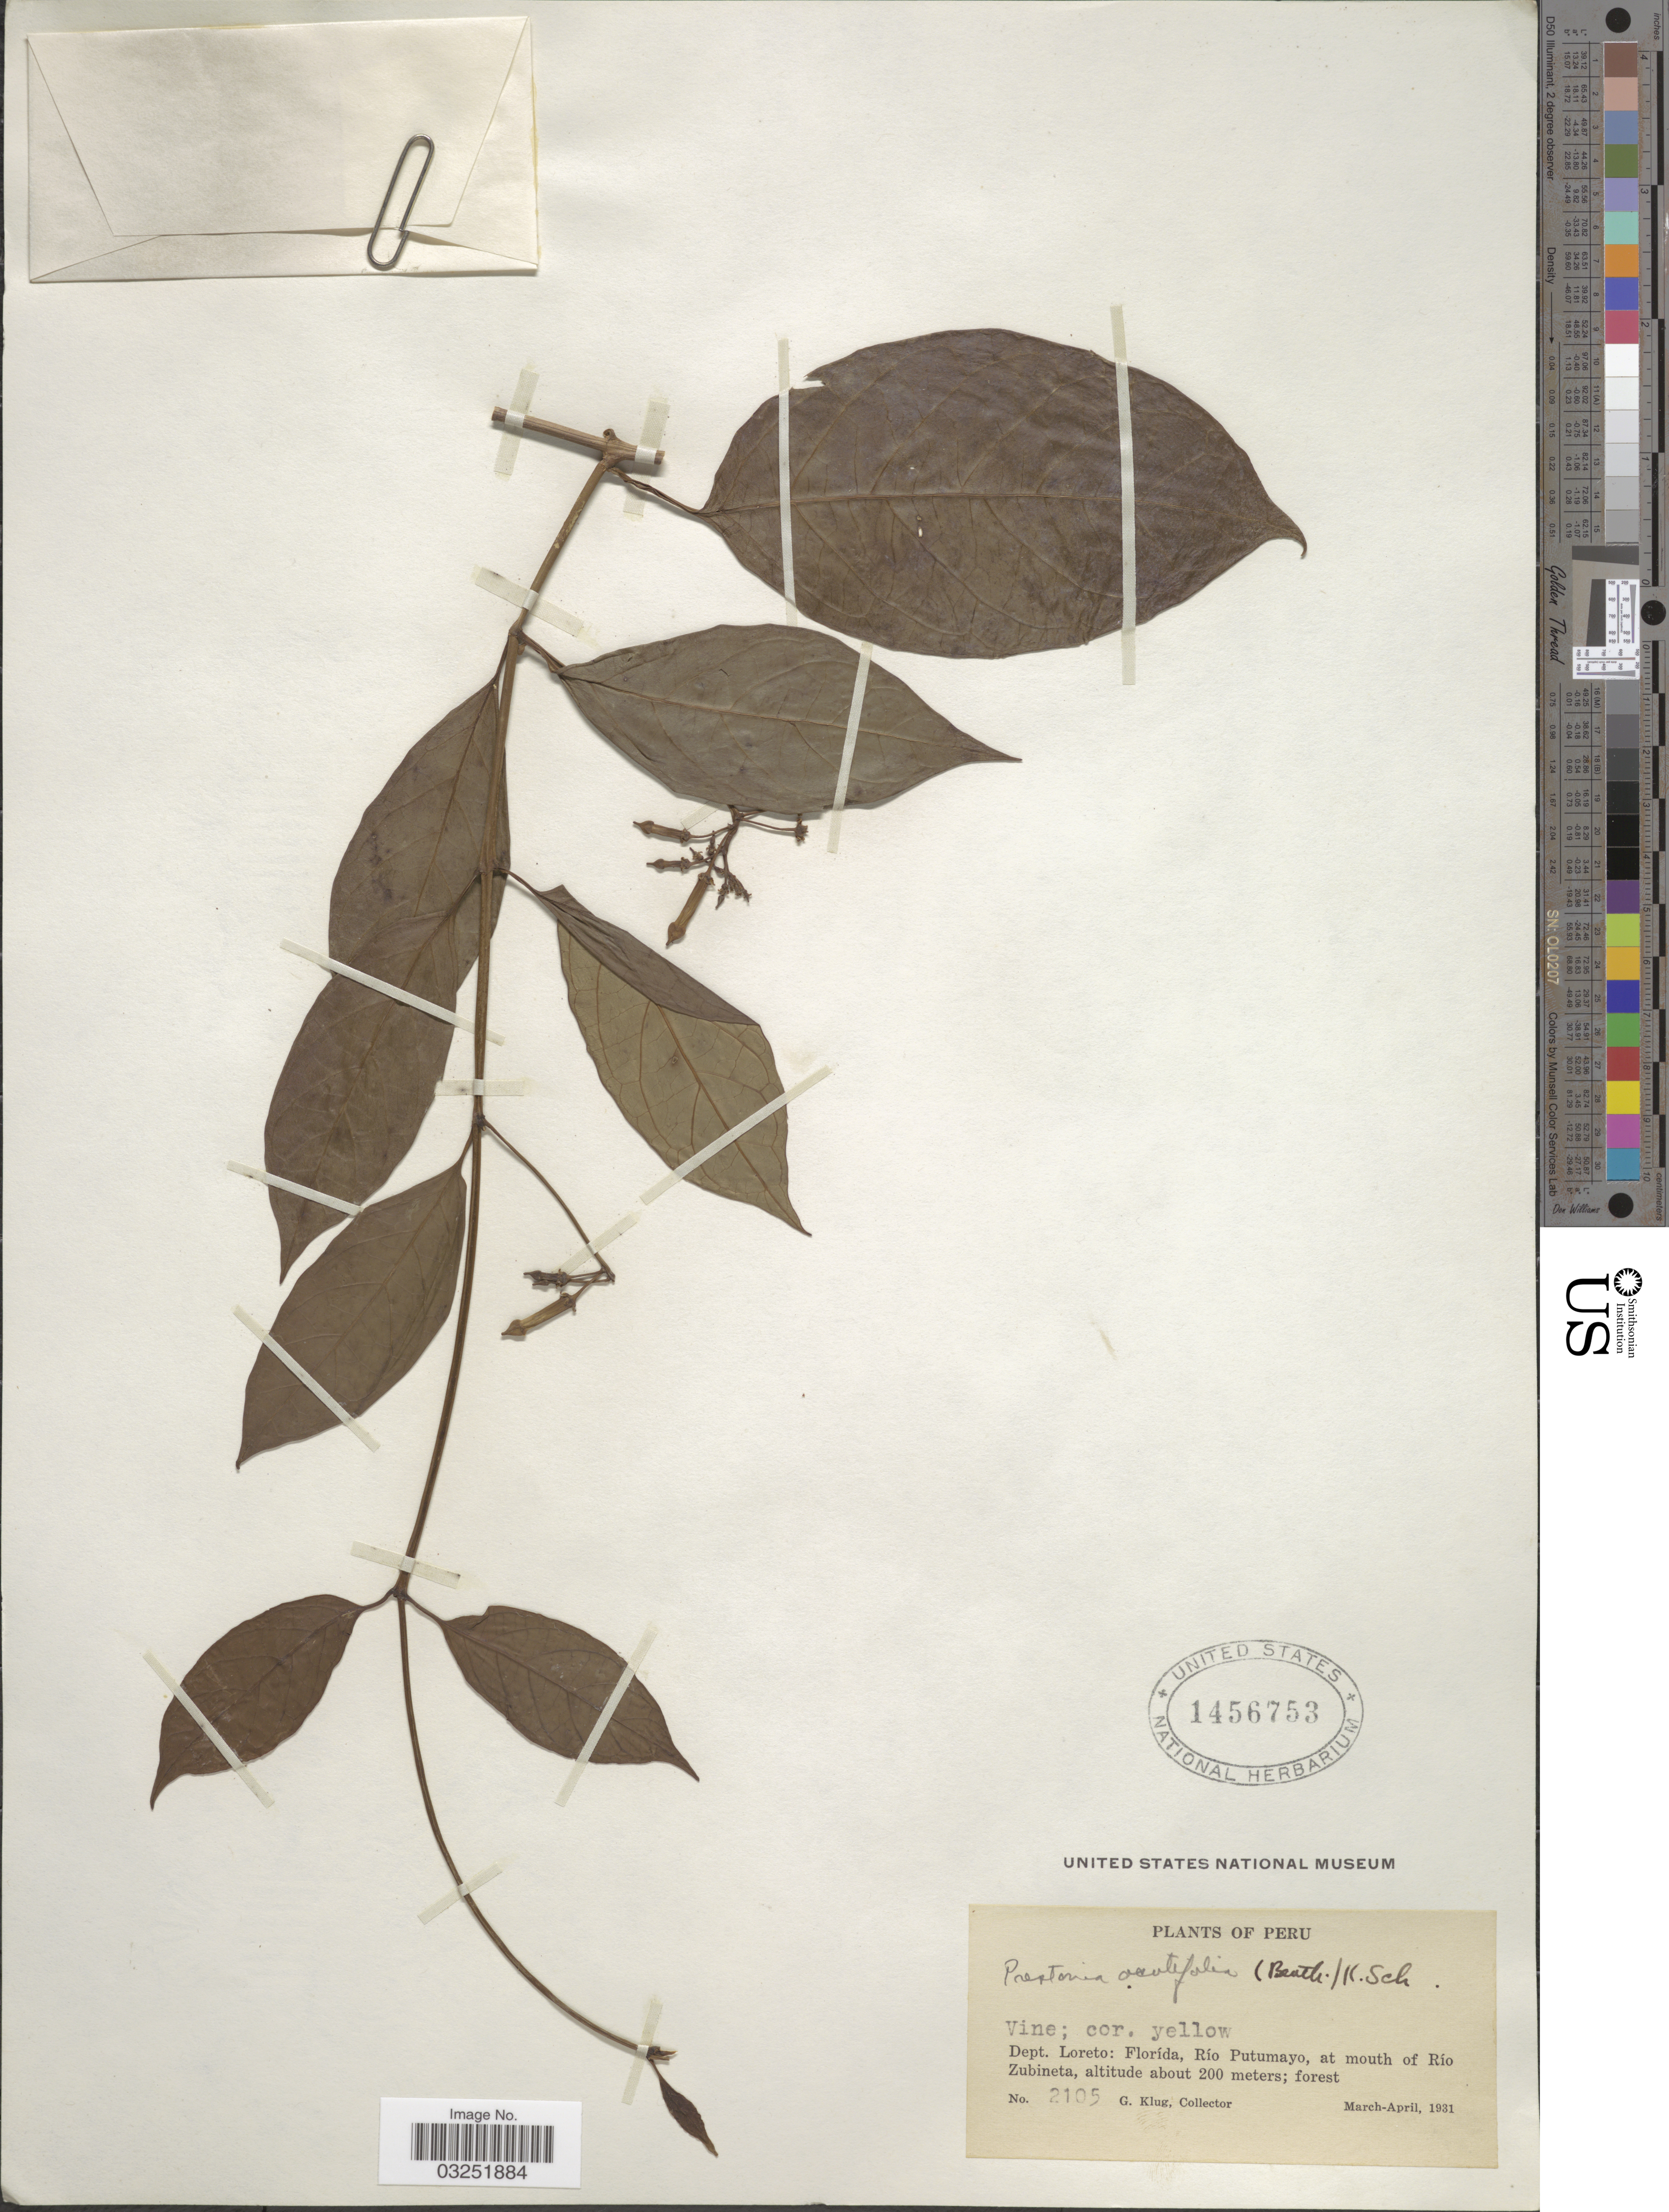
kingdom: Plantae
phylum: Tracheophyta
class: Magnoliopsida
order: Gentianales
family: Apocynaceae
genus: Prestonia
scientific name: Prestonia acutifolia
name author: (Benth. & Müll. Arg.) K. Schum.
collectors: G. Klug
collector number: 2105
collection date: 1931-03/1931-04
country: Peru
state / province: Loreto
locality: Dept. Loreto: Florída, Río Putumayo, at mouth of Río Zubineta.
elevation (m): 200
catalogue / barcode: US 1456753